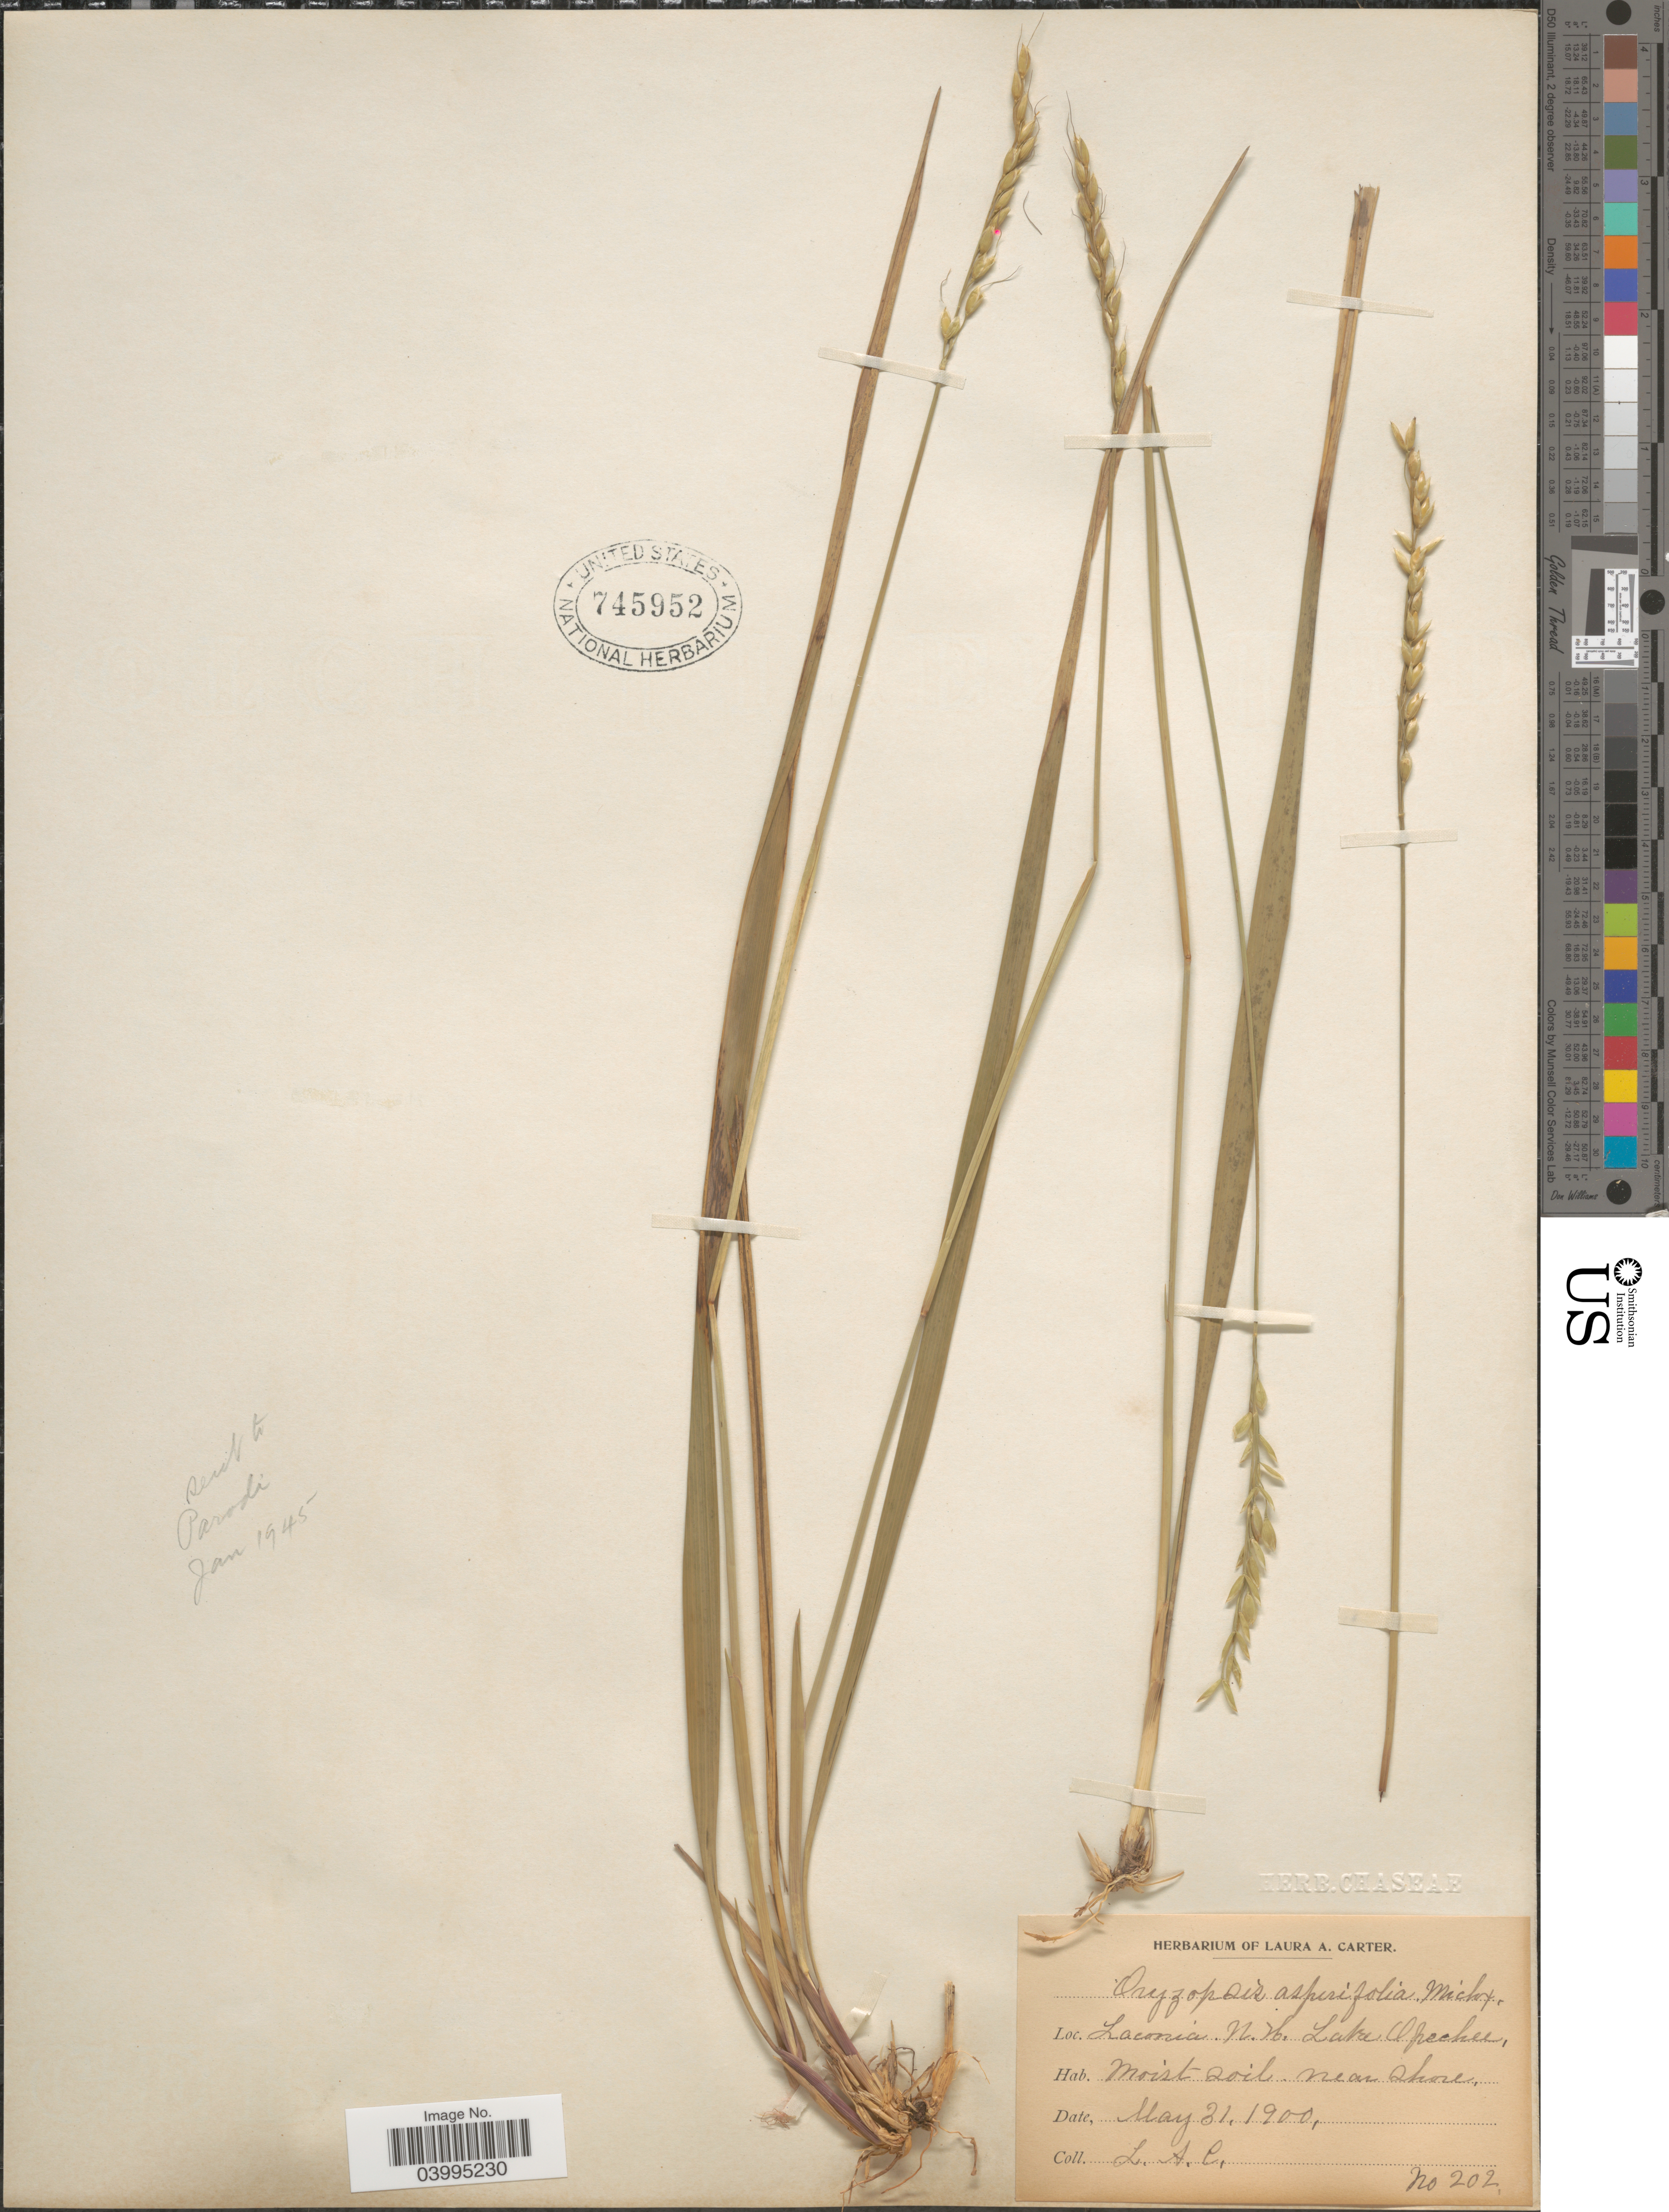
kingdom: Plantae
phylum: Tracheophyta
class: Liliopsida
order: Poales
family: Poaceae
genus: Oryzopsis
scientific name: Oryzopsis asperifolia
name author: Michx.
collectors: L. Carter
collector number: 202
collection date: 1900-05-31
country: United States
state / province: New Hampshire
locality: Laconia. Lake Opechee, Moist soil near shore.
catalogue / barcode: US 745952